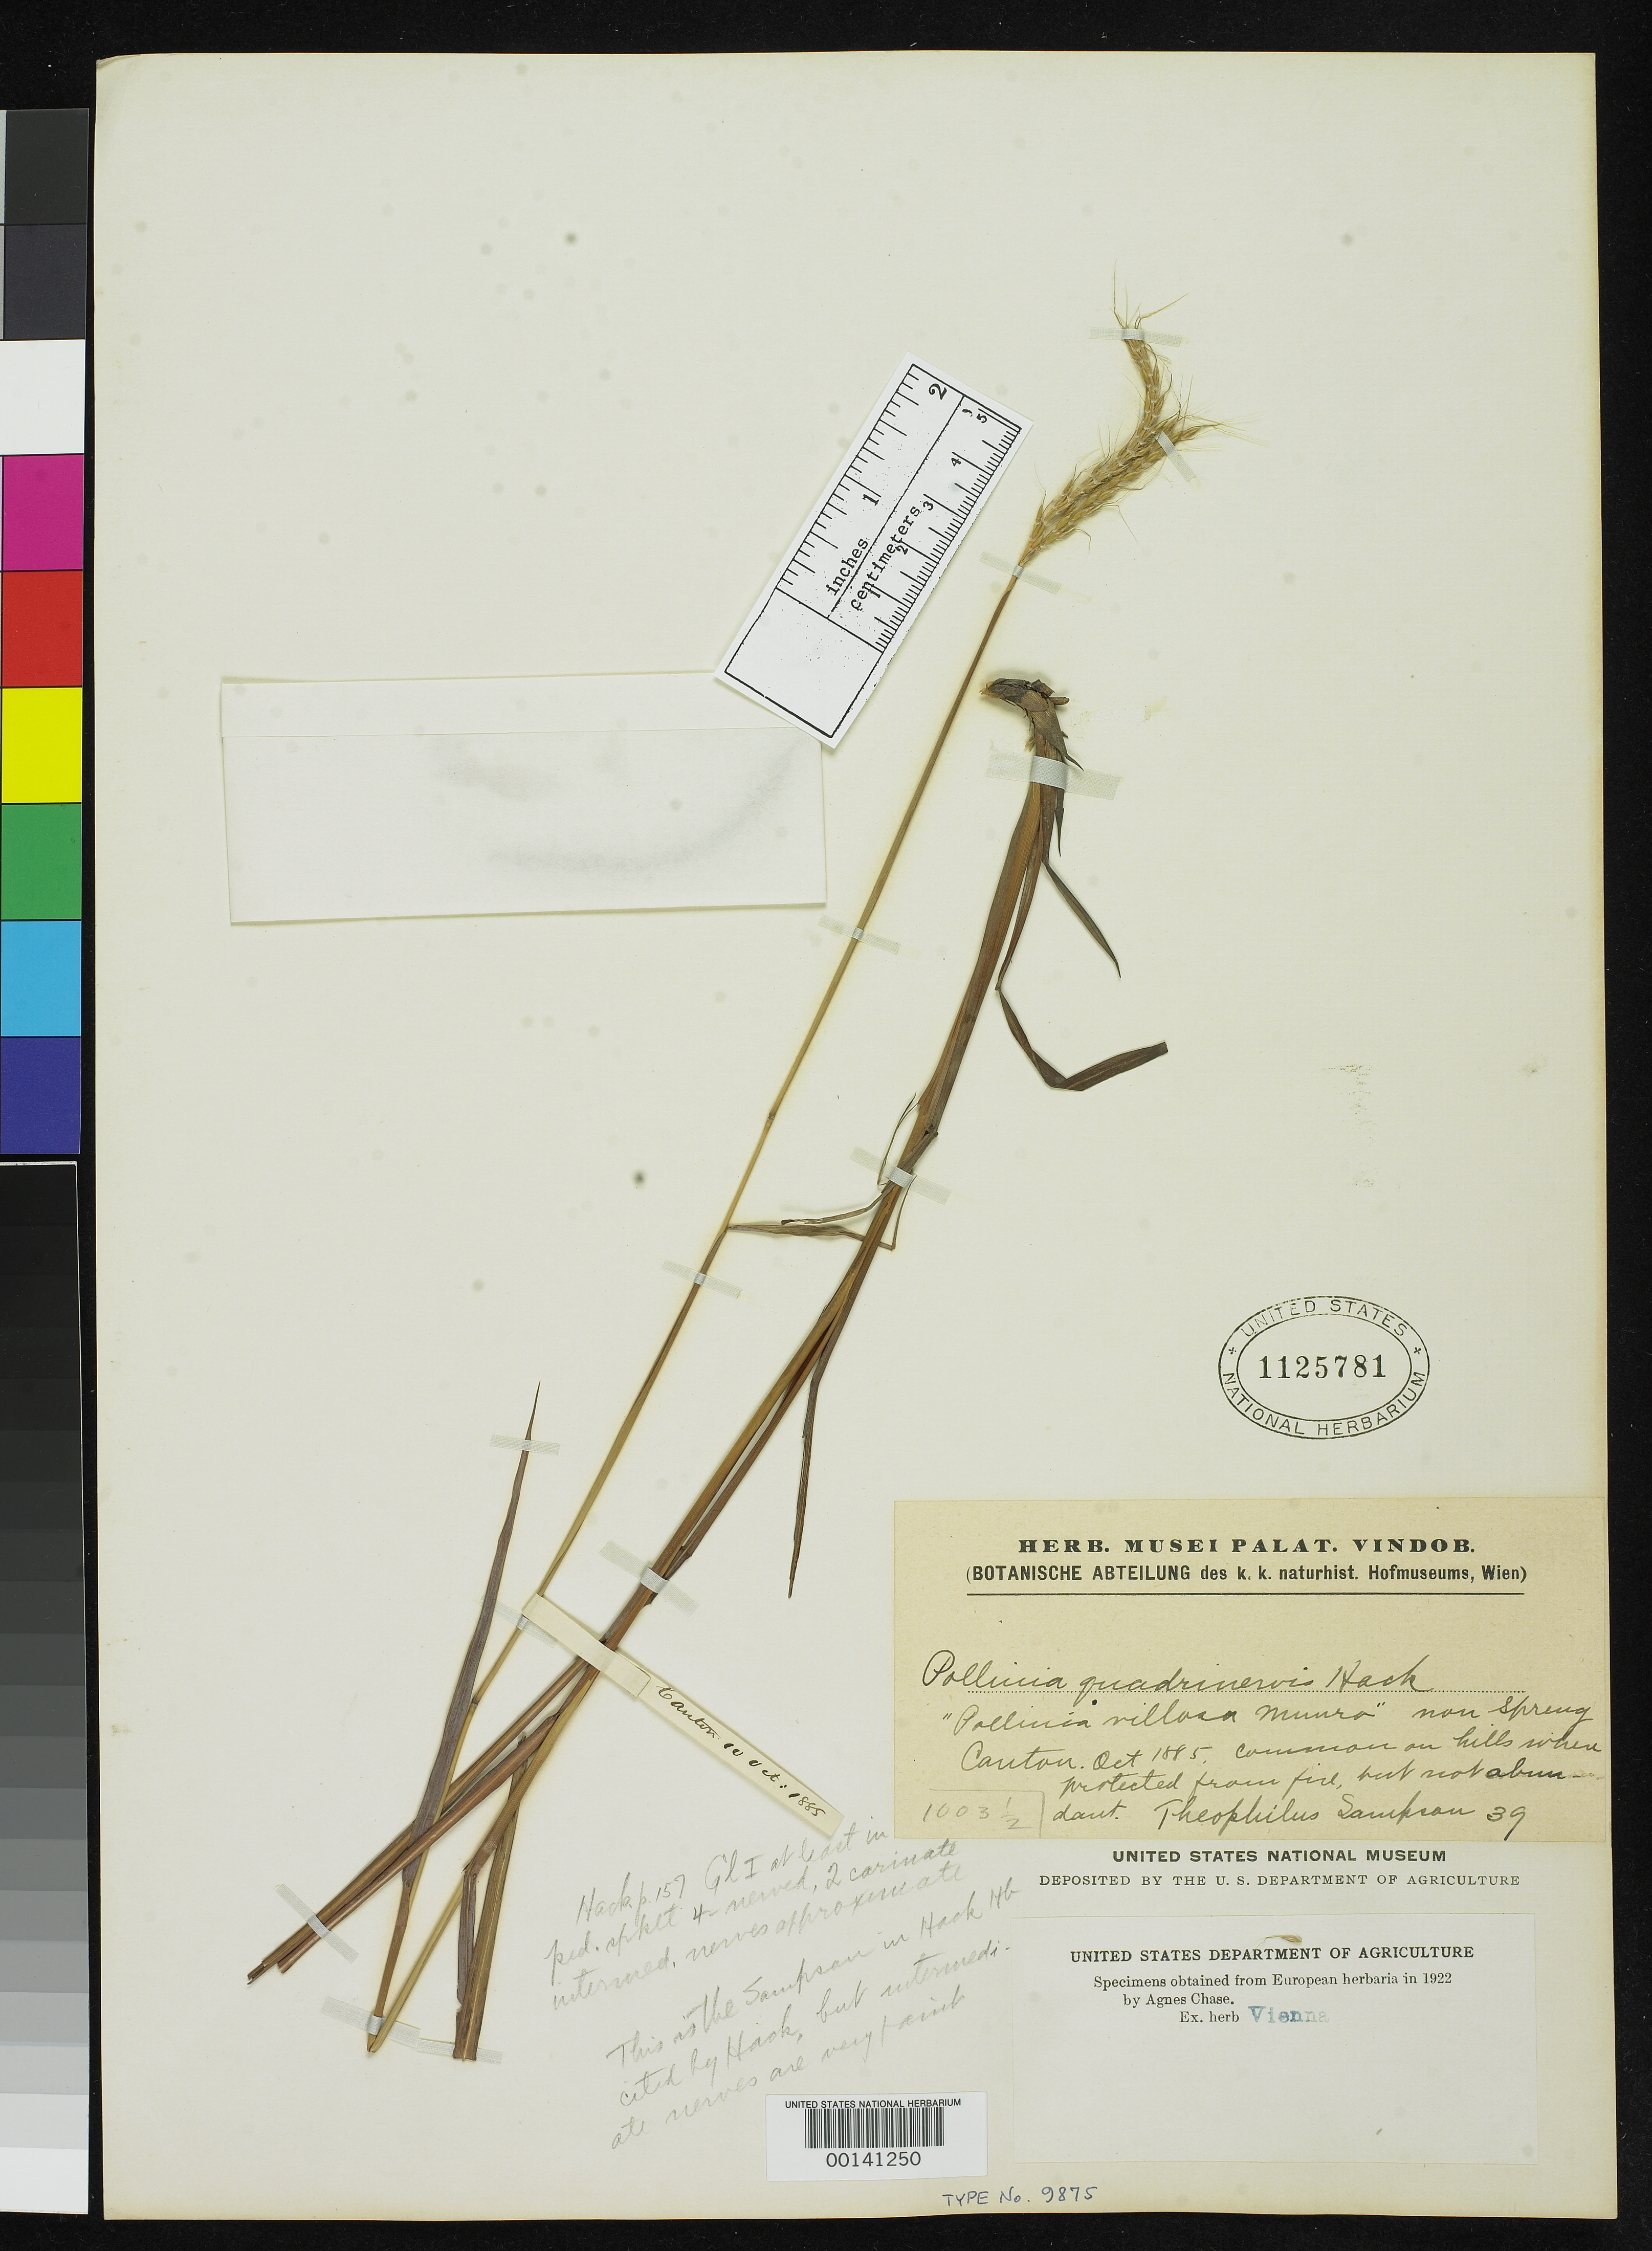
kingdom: Plantae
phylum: Tracheophyta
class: Liliopsida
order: Poales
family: Poaceae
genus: Pollinia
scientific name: Pollinia quadrinervis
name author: Hack. in A. DC.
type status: Syntype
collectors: A. Sampson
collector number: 39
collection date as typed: Oct 1885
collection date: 1885-10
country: China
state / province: Guangdong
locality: Canton.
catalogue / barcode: US 1125781